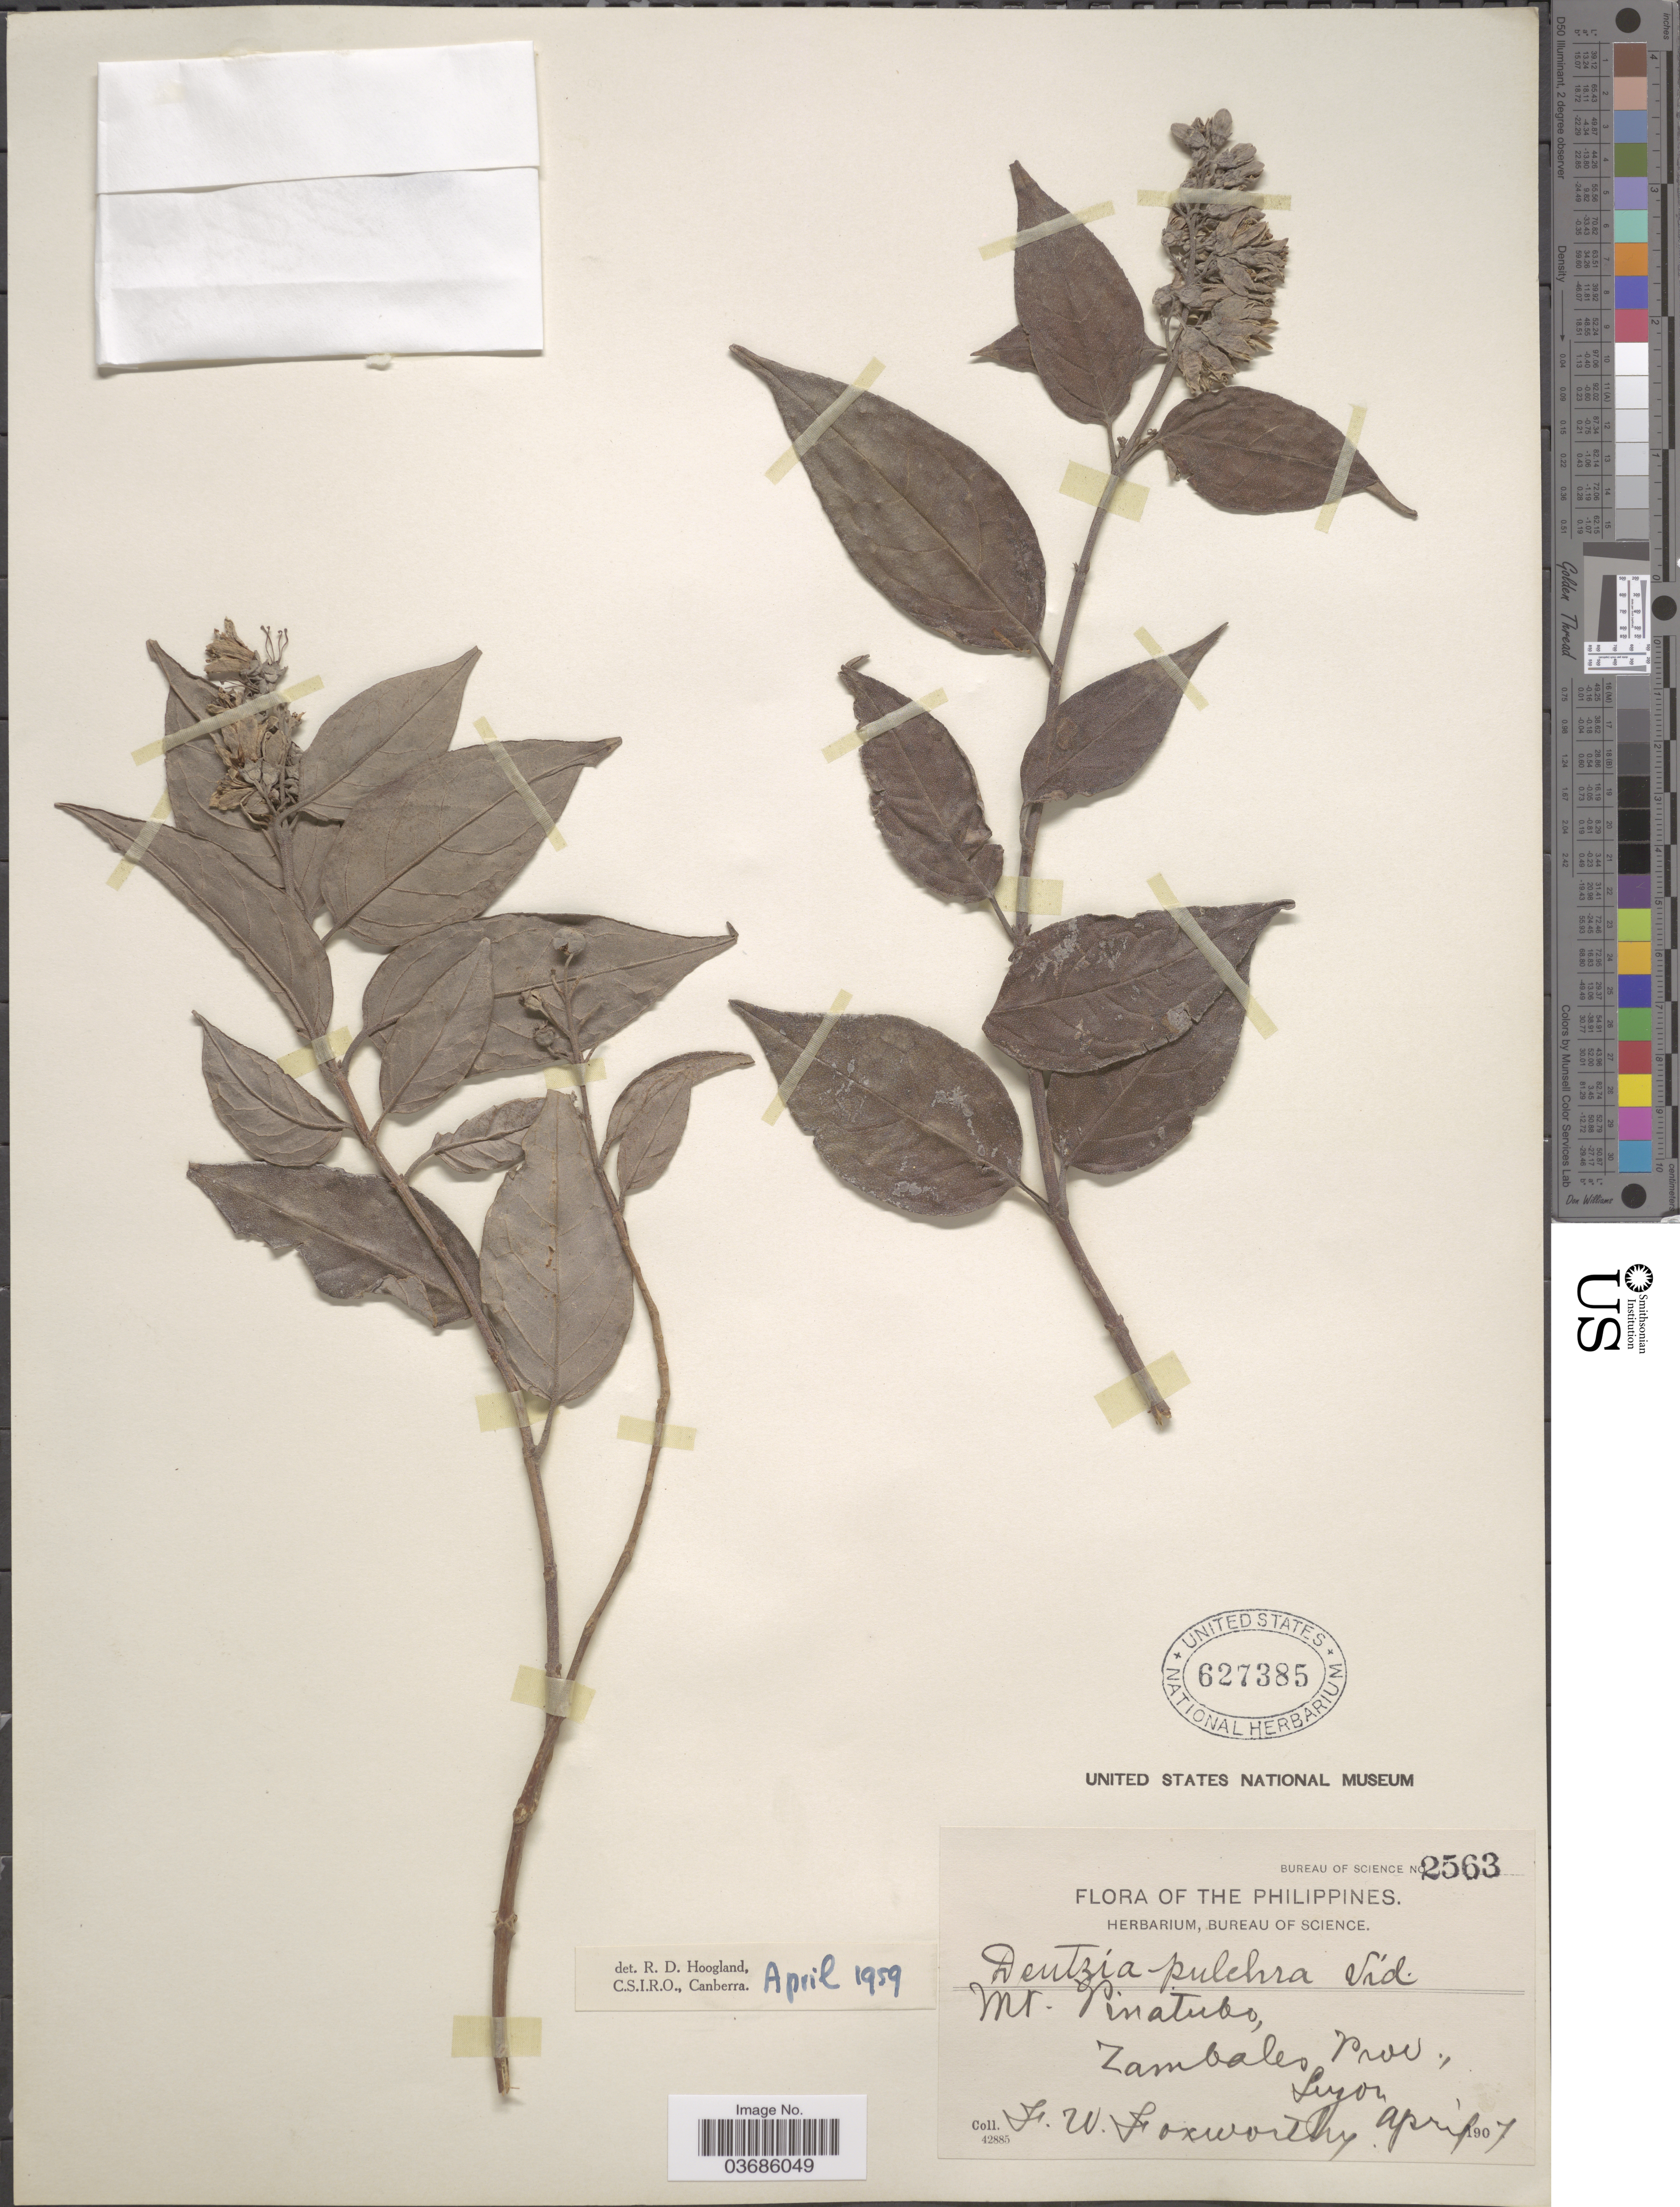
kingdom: Plantae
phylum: Tracheophyta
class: Magnoliopsida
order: Cornales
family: Hydrangeaceae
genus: Deutzia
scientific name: Deutzia pulchra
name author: Vidal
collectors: F. W. Foxworthy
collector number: Bureau of Science 2563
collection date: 1907-04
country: Philippines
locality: Mt. Pinatubo, Zambales Prov., Luzon.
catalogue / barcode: US 627385